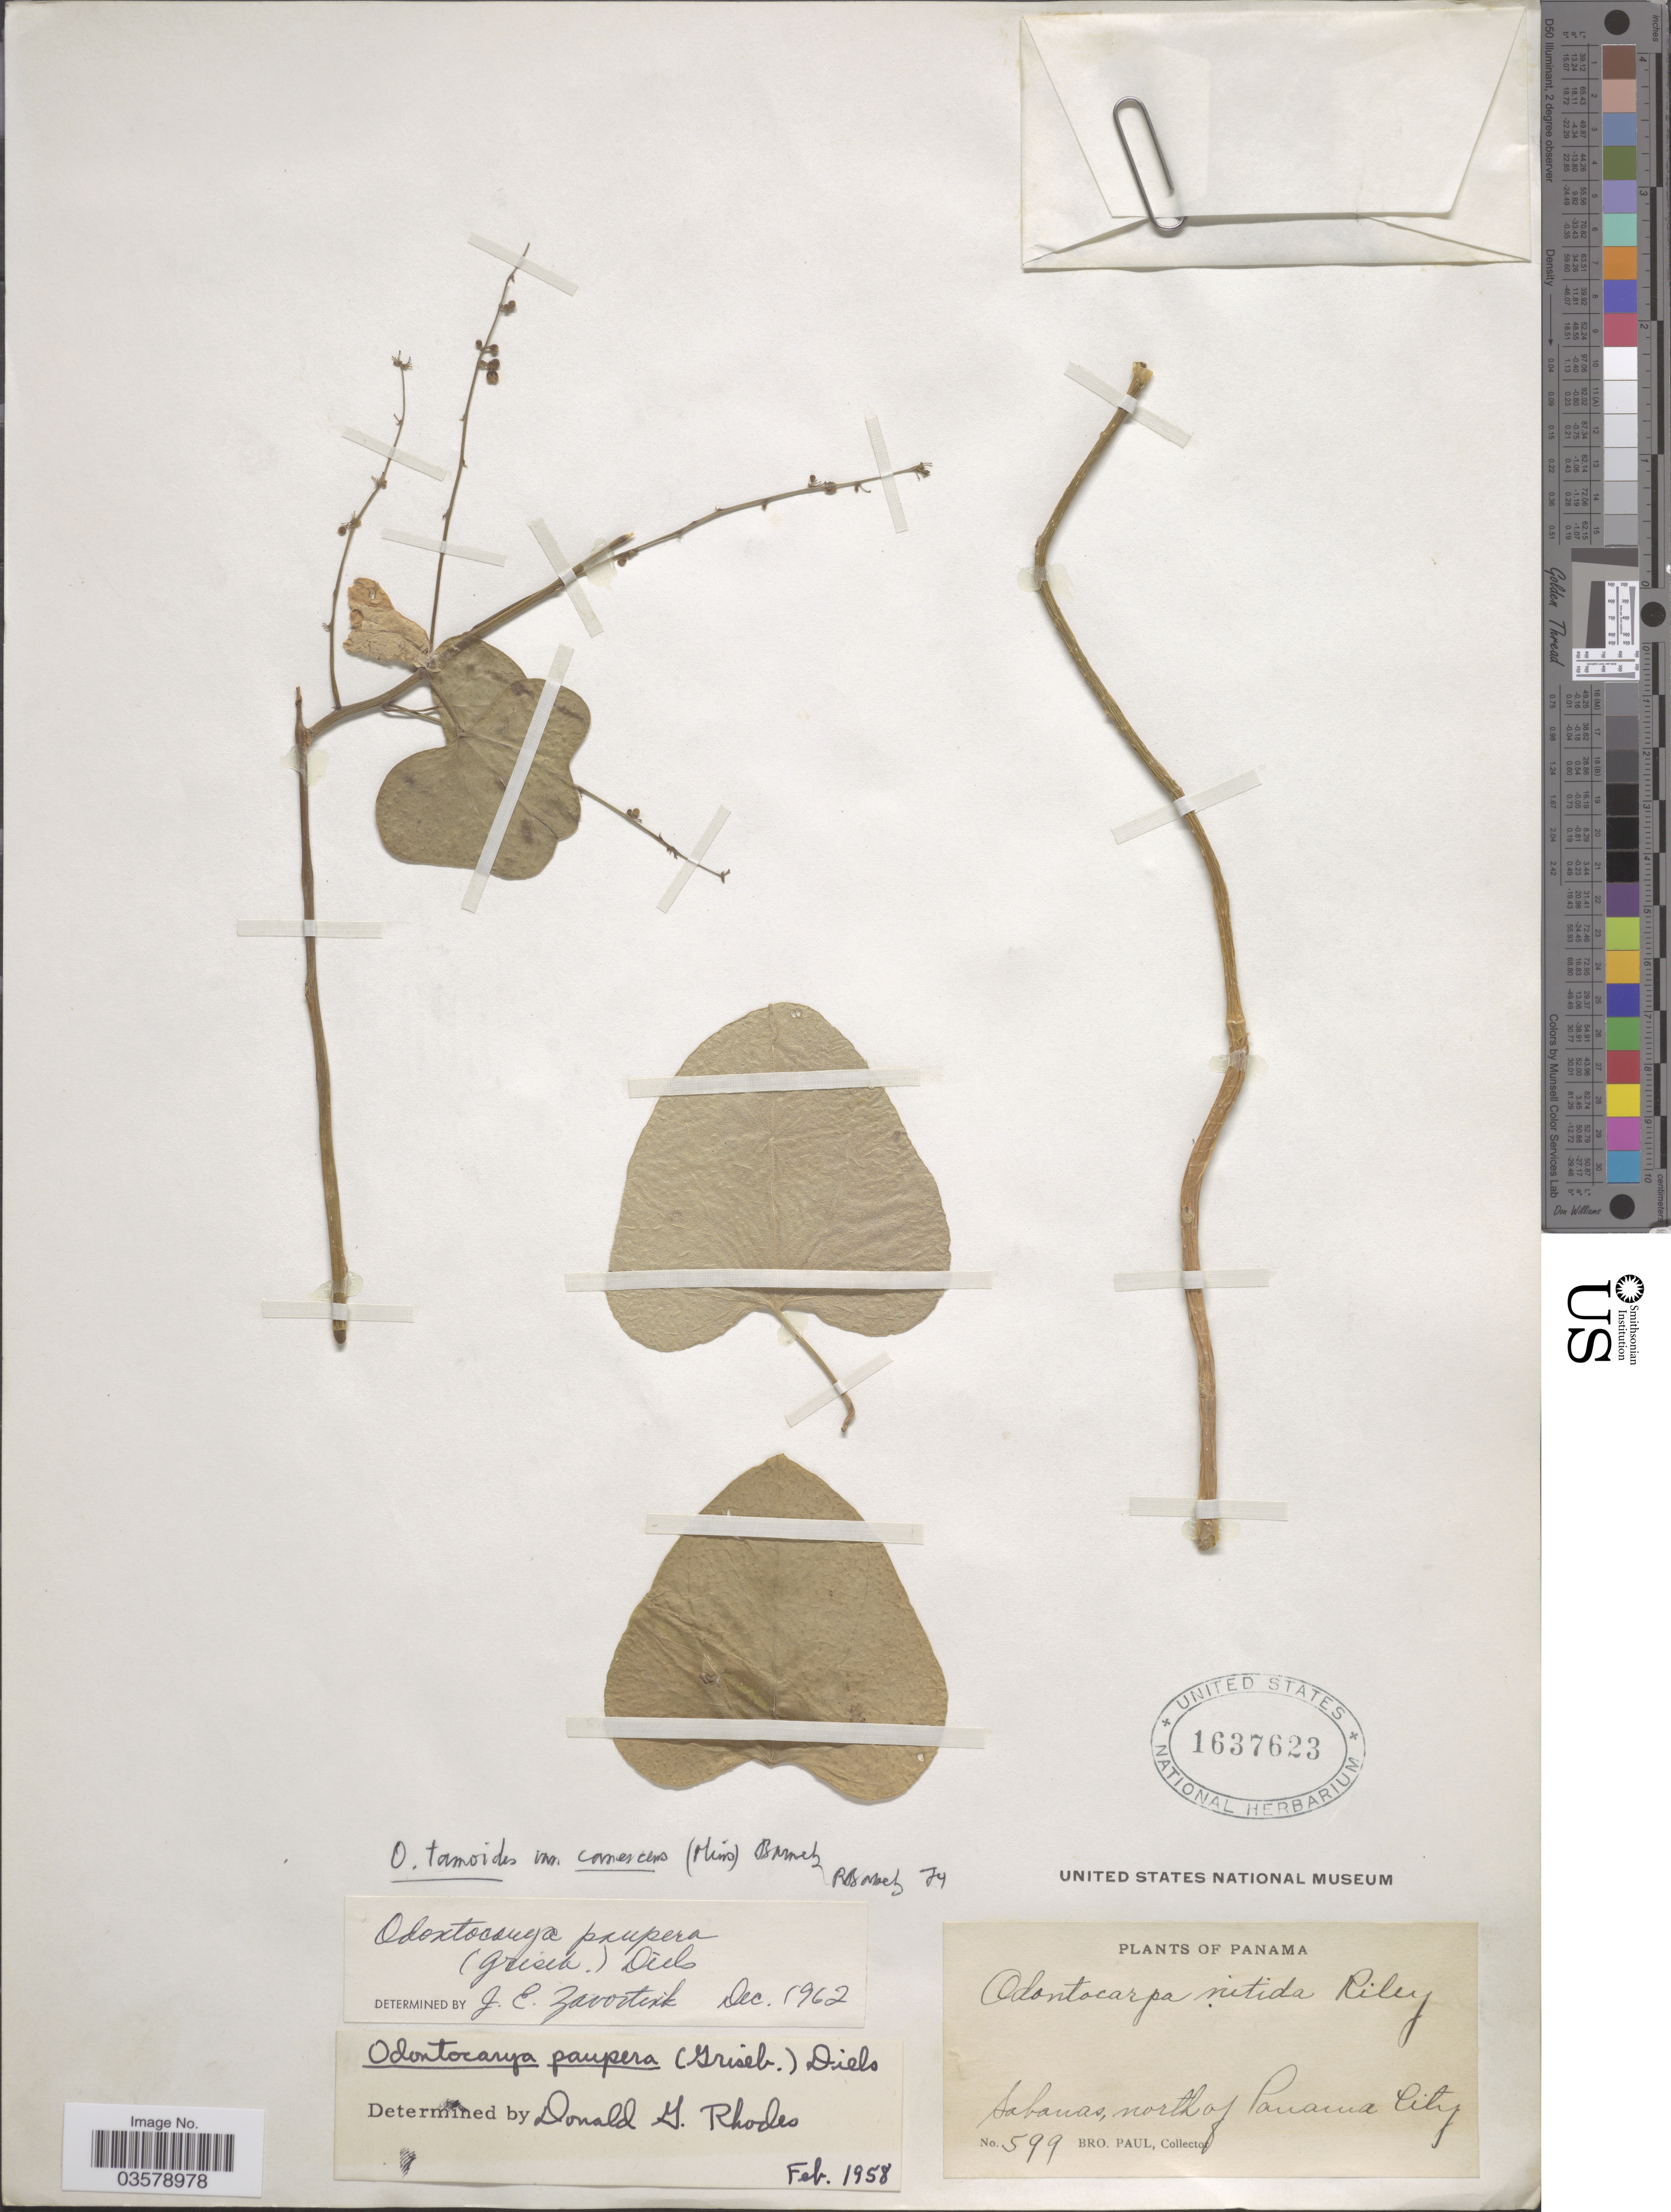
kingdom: Plantae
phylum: Tracheophyta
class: Magnoliopsida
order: Ranunculales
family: Menispermaceae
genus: Odontocarya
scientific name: Odontocarya tamoides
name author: (DC.) Miers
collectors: B. Paul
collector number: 599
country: Panama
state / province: Panamá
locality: Sabanas, north of Panama City.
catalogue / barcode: US 1637623